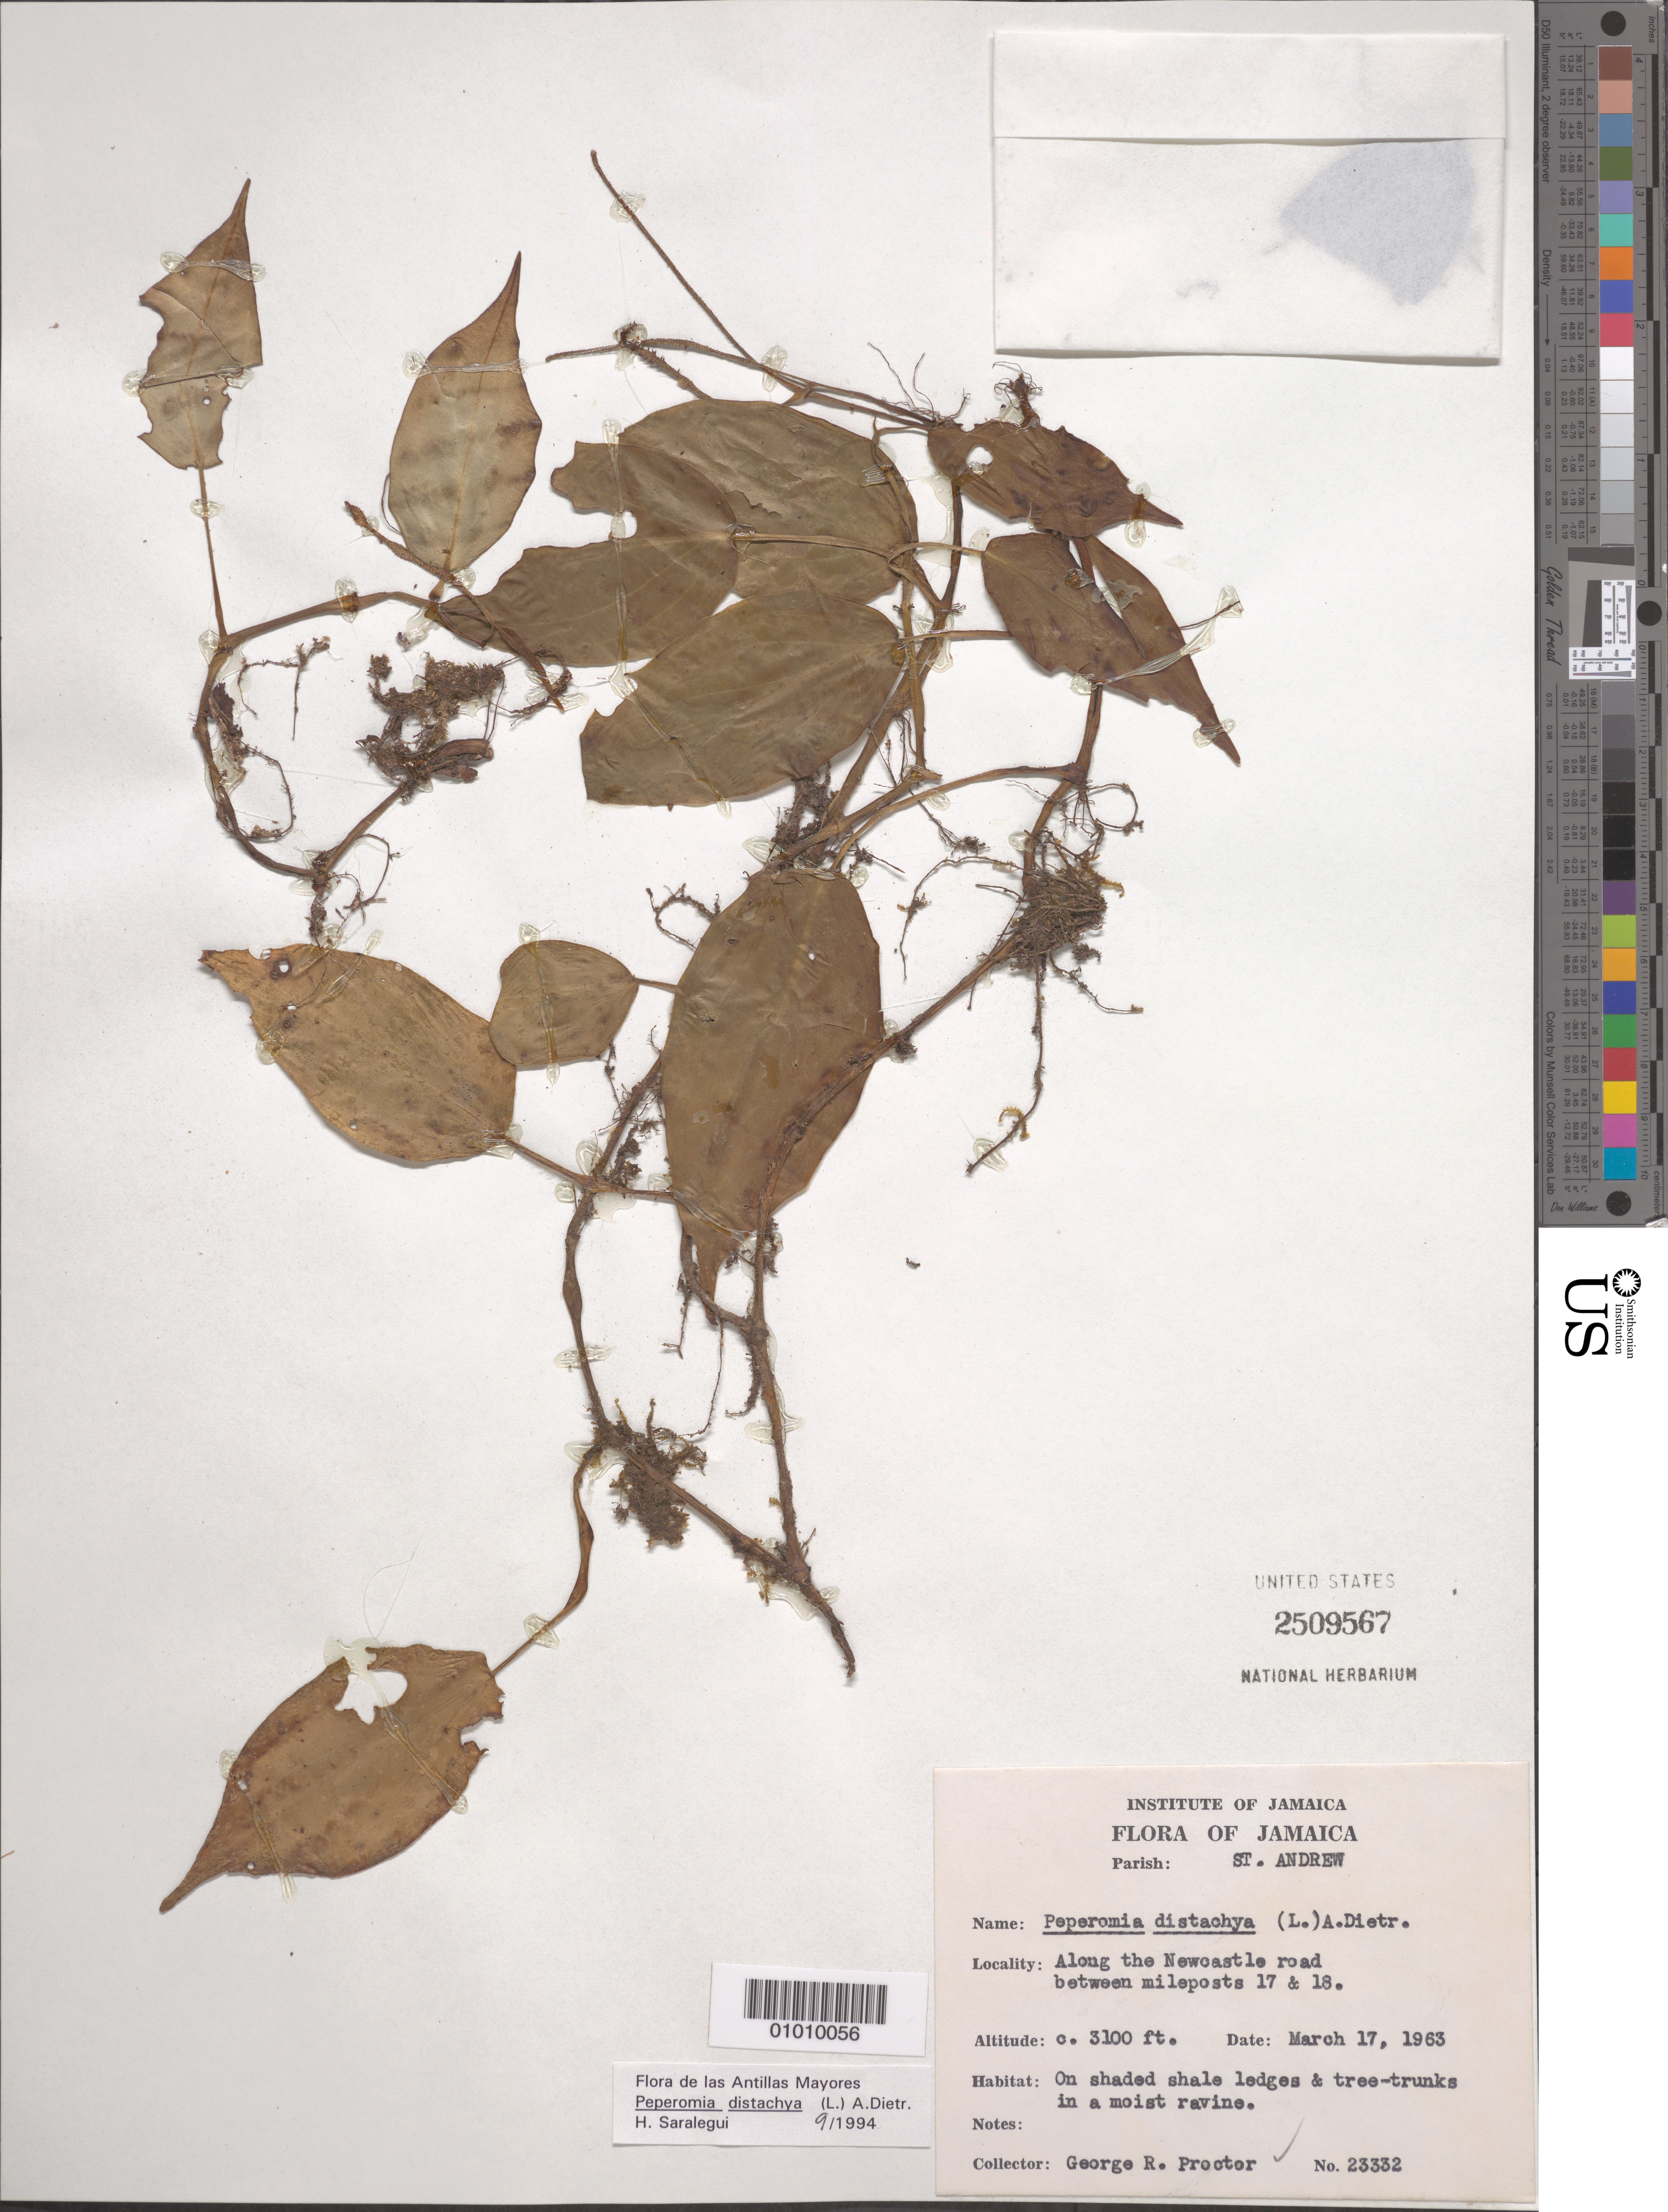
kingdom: Plantae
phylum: Tracheophyta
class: Magnoliopsida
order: Piperales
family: Piperaceae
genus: Peperomia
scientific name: Peperomia distachya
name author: (L.) A. Dietr.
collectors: G. R. Proctor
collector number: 23332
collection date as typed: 17 Mar 1965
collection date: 1965-03-17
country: Jamaica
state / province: Saint Andrew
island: Jamaica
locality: On shaded shale ledges & tree trunks in a moist ravine. Along the Newcastle road between mileposts 17 & 18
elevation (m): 945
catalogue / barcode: US 2509567